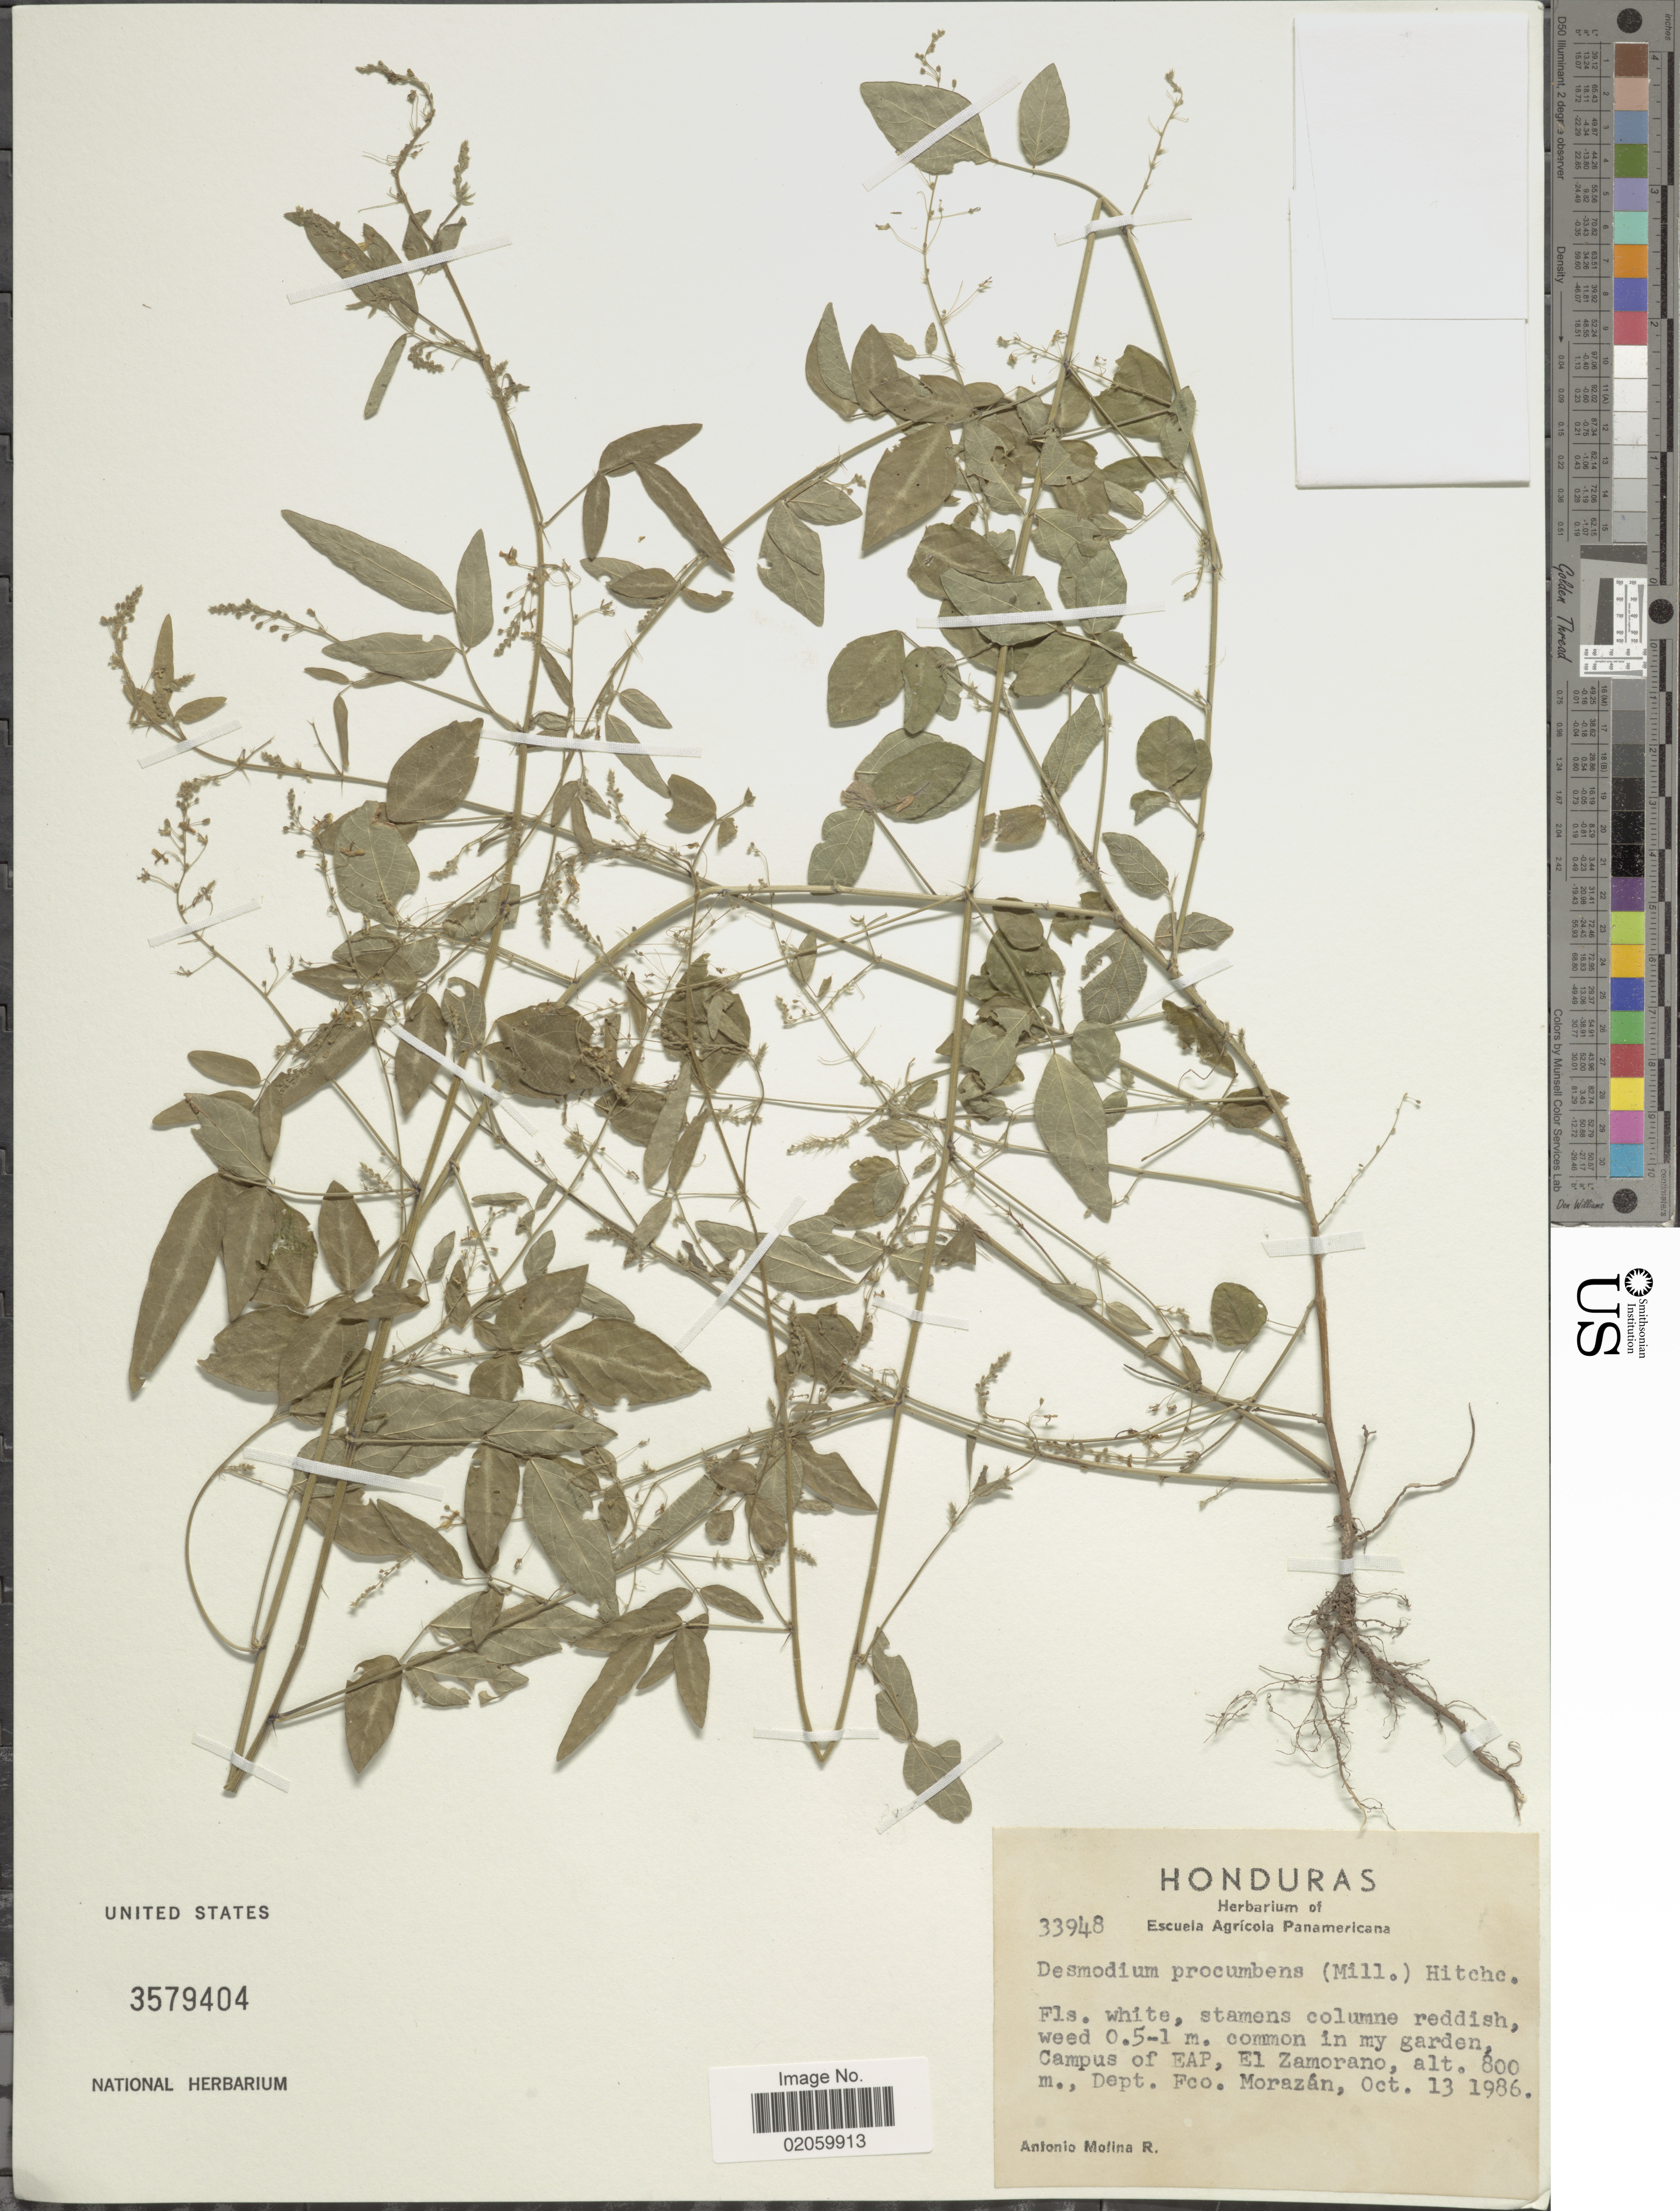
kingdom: Plantae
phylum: Tracheophyta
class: Magnoliopsida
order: Fabales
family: Fabaceae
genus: Desmodium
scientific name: Desmodium procumbens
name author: (Mill.) Hitchc.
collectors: A. Molina R.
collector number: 33948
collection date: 1986-10-13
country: Honduras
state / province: Fco. Morazán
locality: Campus of EAP, El Zamorano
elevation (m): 800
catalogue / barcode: US 3579404